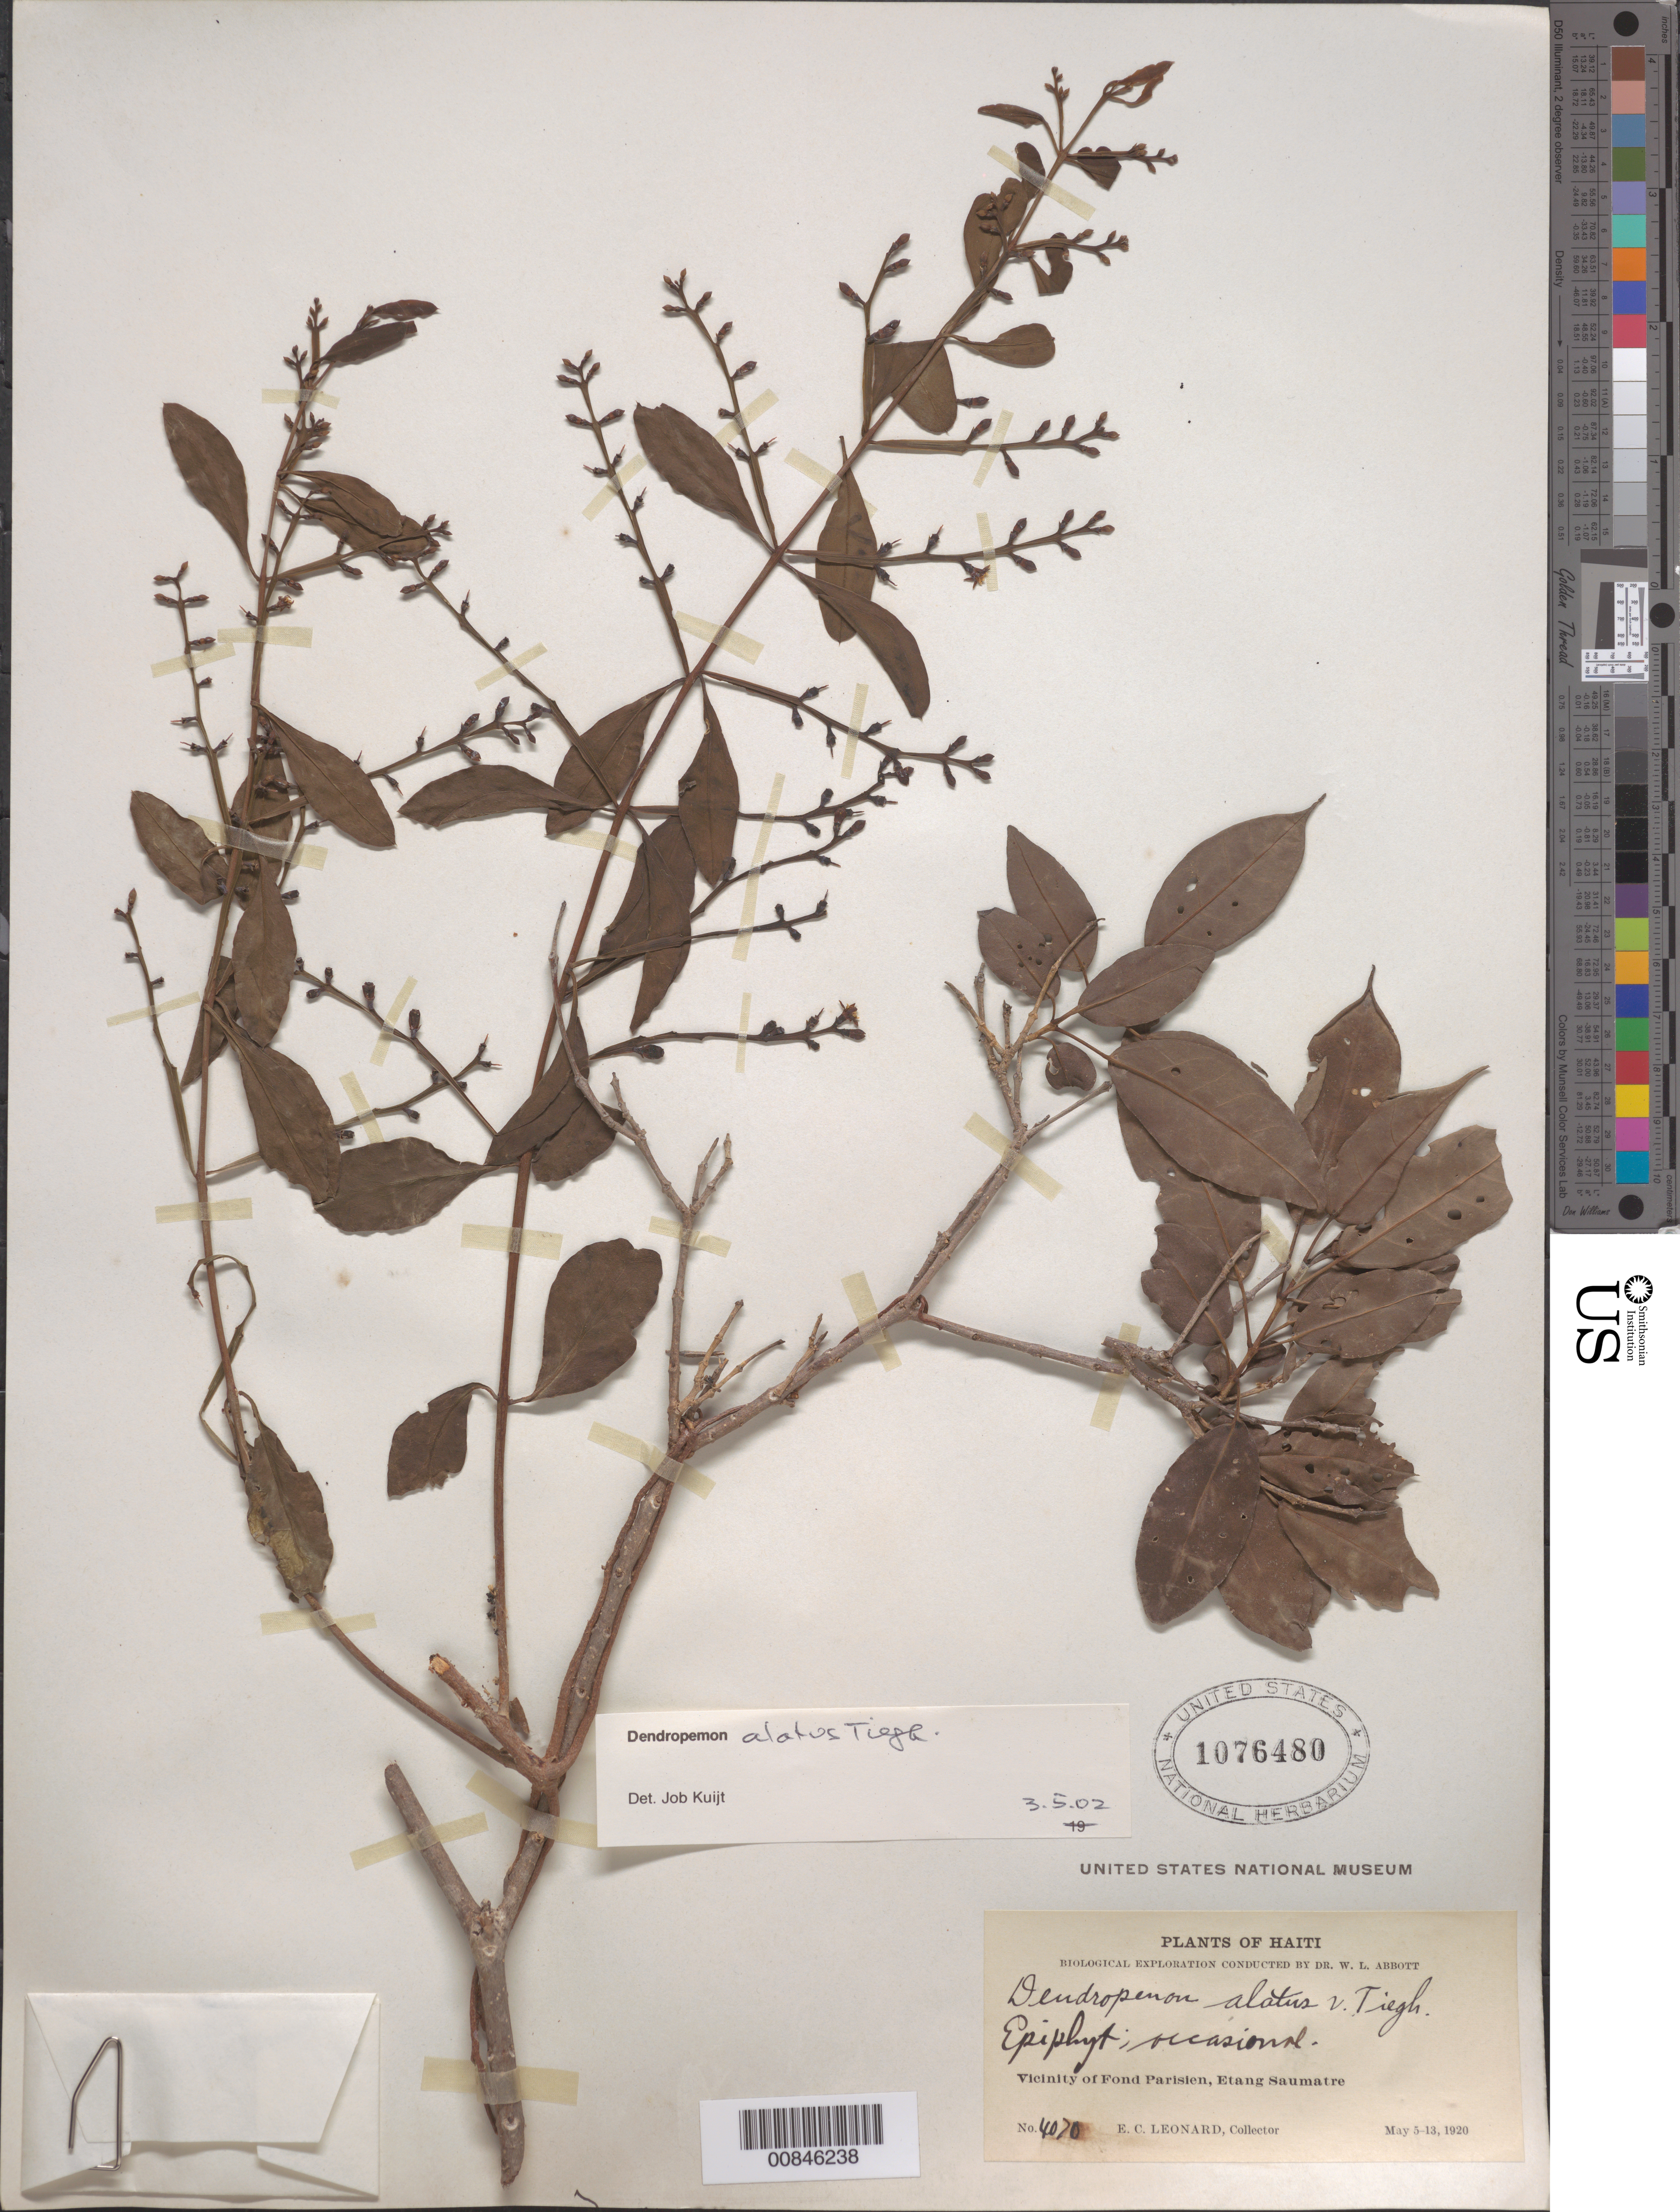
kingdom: Plantae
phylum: Tracheophyta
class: Magnoliopsida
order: Santalales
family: Loranthaceae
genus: Dendropemon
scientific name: Dendropemon alatus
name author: Tiegh.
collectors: E. C. Leonard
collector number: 4070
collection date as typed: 05 May 1920 to 13 May 1920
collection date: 1920-05-05/1920-05-13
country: Haiti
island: Hispaniola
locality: Vicinity of Fond Parisien, Etang Saumatre.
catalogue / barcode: US 1076480